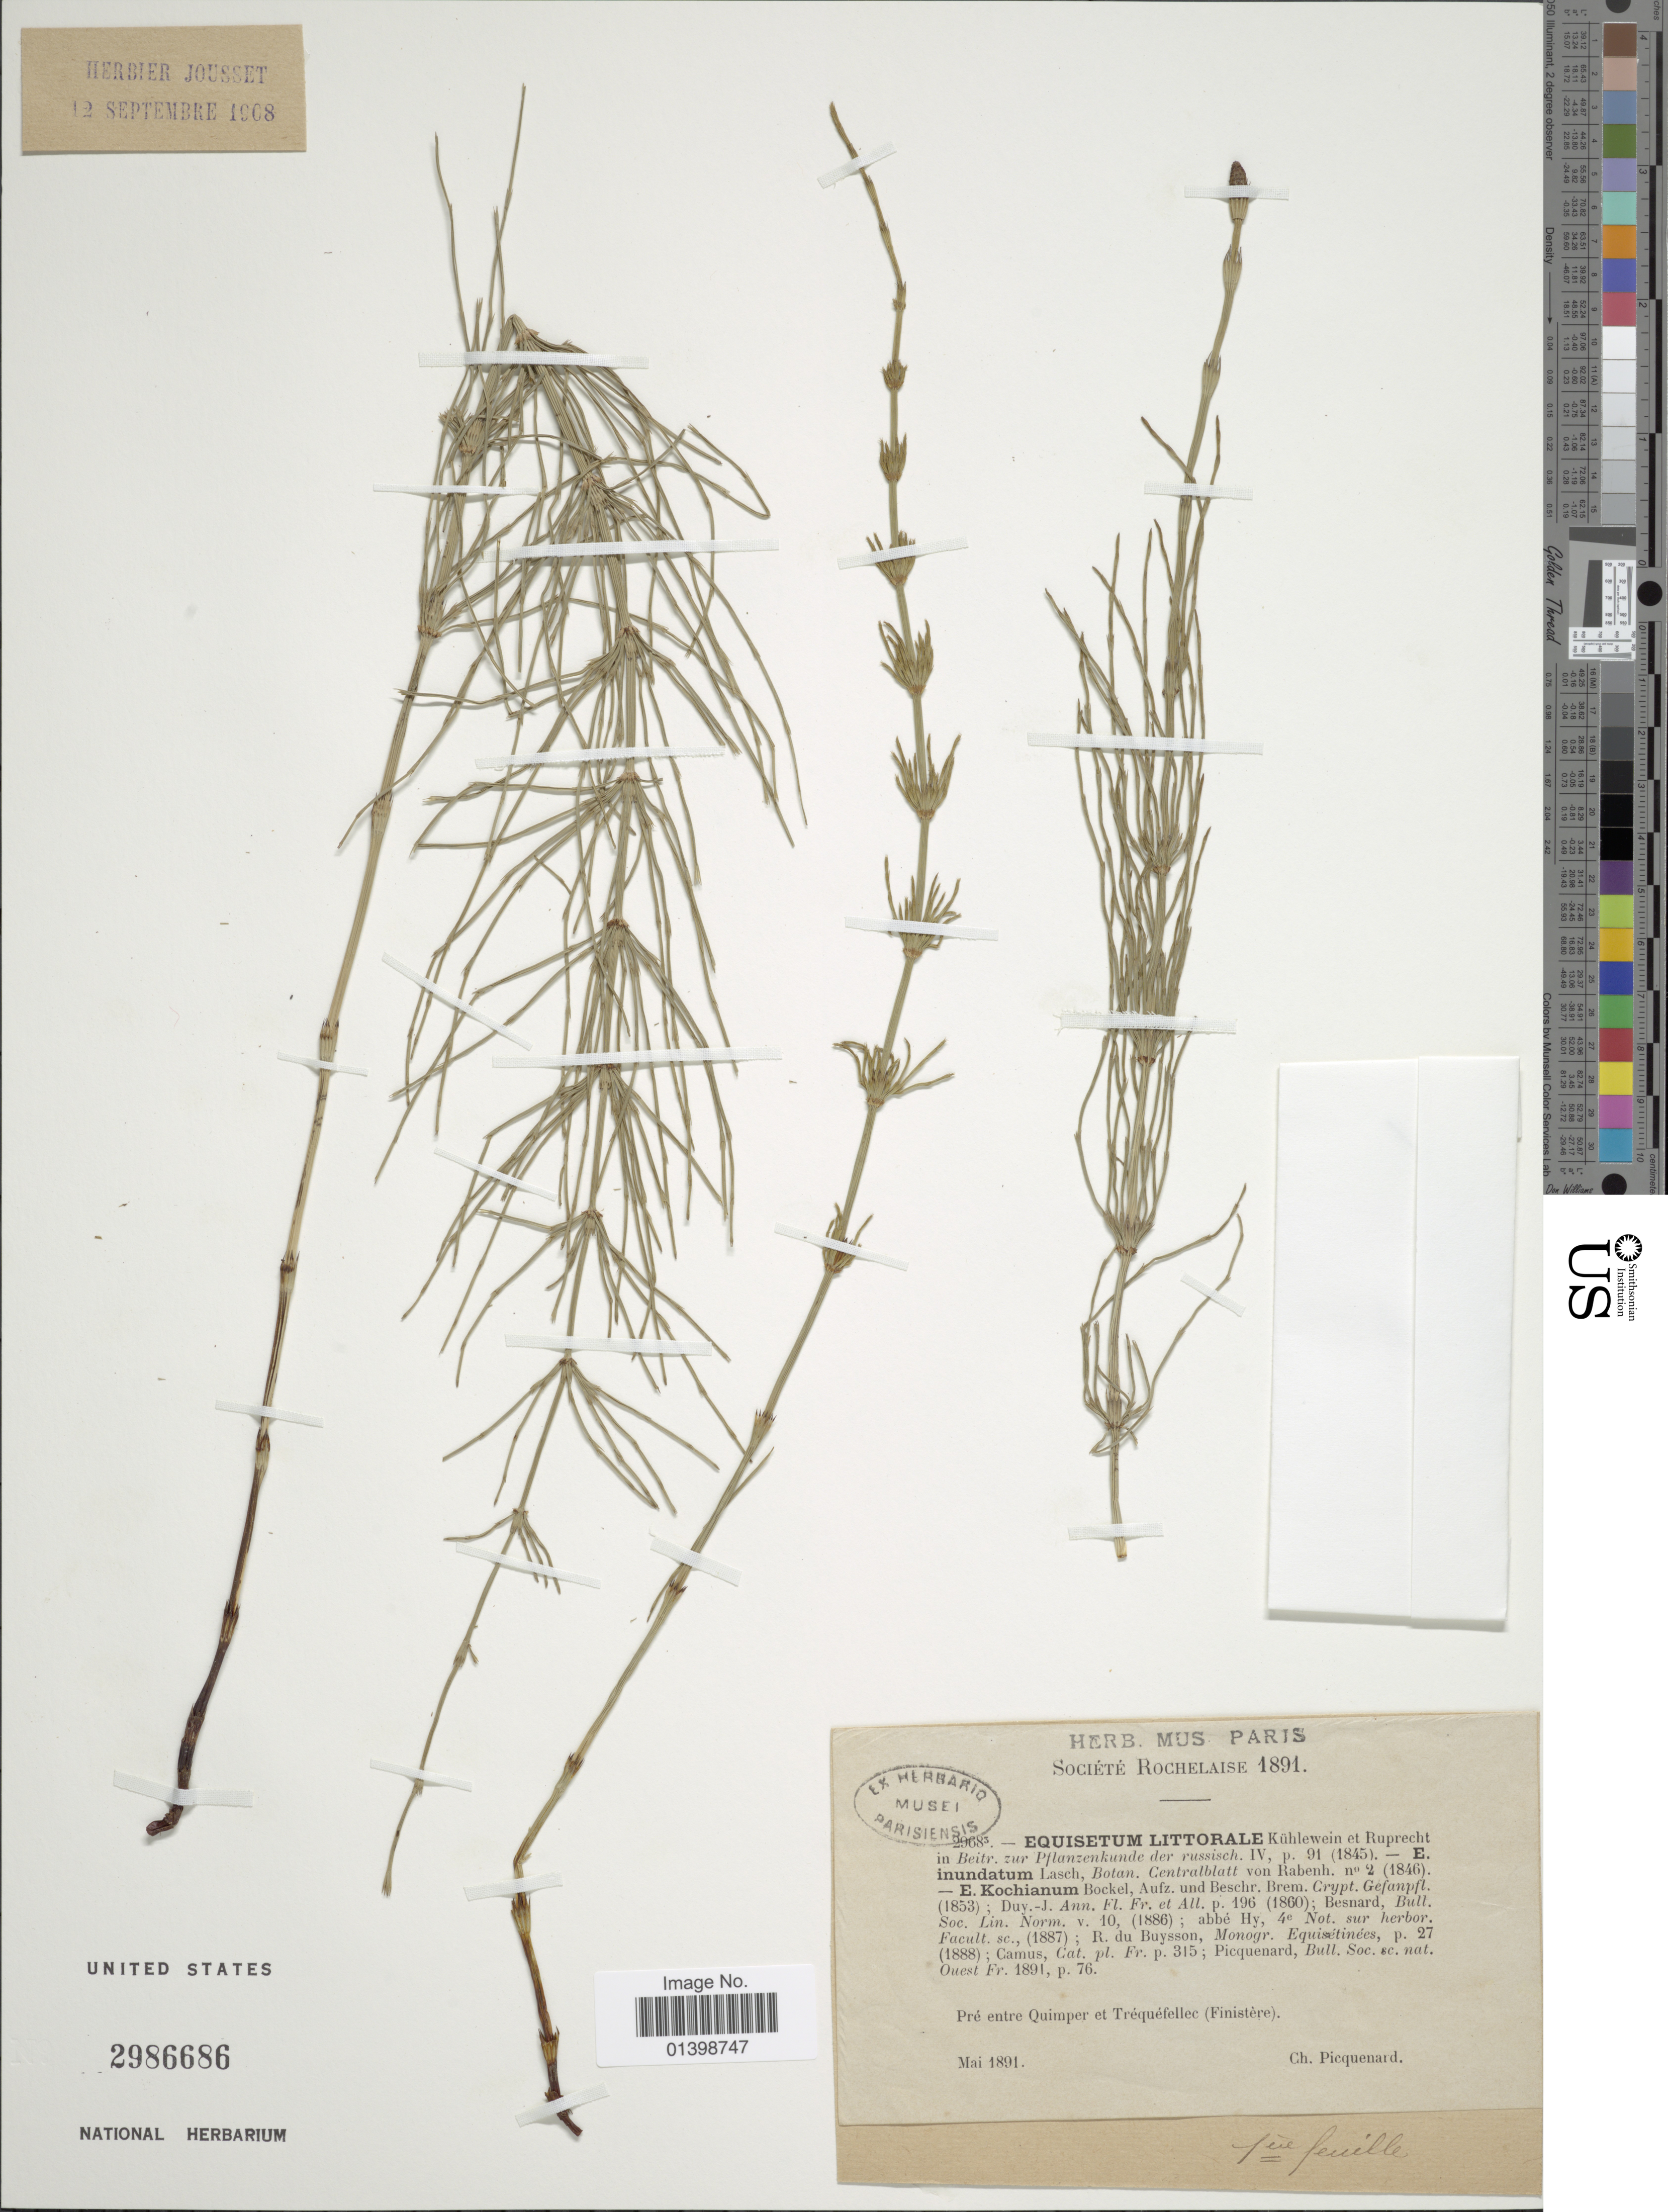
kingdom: Plantae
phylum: Tracheophyta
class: Polypodiopsida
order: Equisetales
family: Equisetaceae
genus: Equisetum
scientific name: Equisetum x litorale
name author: Kuhlw.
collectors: C. Picquenard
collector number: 2968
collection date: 1891-05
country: France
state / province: Bretagne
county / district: Finistère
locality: Pré entre Quimper et Tréquéfellec (Finistère)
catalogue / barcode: US 2986686